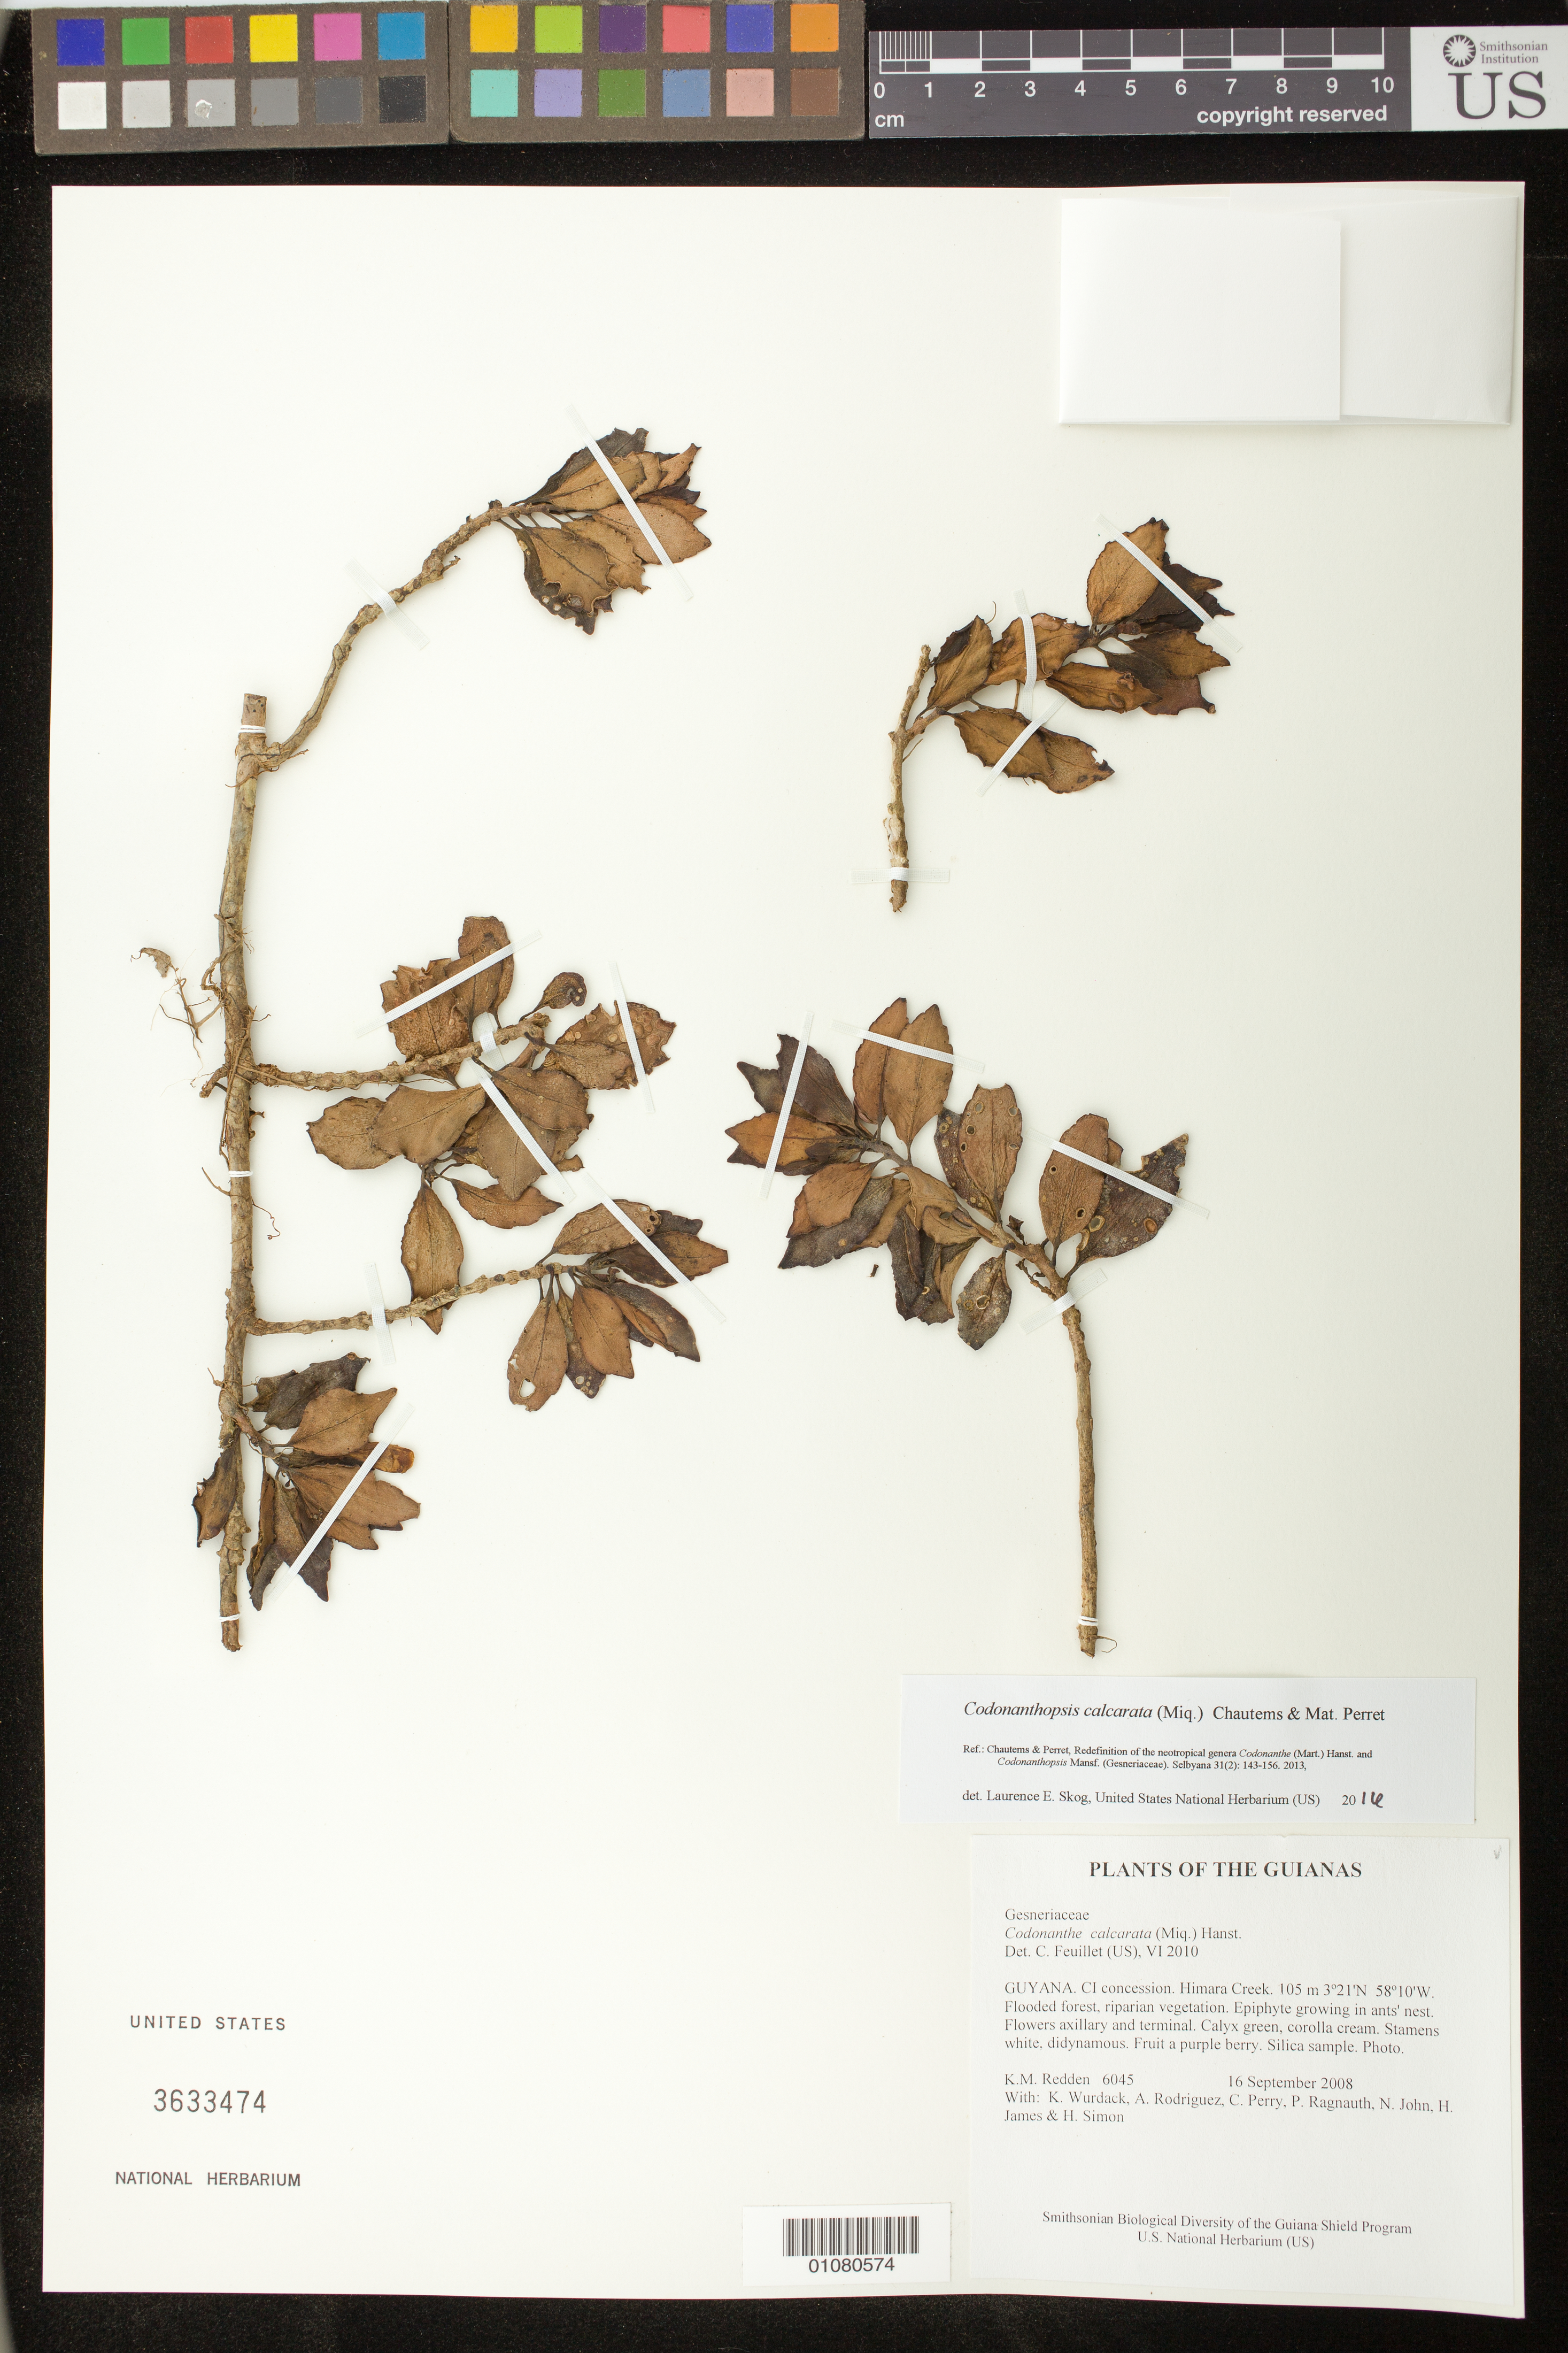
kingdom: Plantae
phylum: Tracheophyta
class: Magnoliopsida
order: Lamiales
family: Gesneriaceae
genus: Codonanthopsis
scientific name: Codonanthopsis calcarata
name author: (Miq.) Chautems & Mat.Perret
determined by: Skog, Laurence E.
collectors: K. M. Redden, K. Wurdack, A. Rodriguez, C. Perry, P. Ragnauth, N. John, H. James & H. Simon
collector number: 6045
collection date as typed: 16 Sep 2008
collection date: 2008-09-16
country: Guyana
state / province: U. Takutu-U. Essequibo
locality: CI concession. Himara Creek. 105 m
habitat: Flooded forest, riparian vegetation. Epiphyte growing in ants' nest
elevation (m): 105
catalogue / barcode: US 3633474